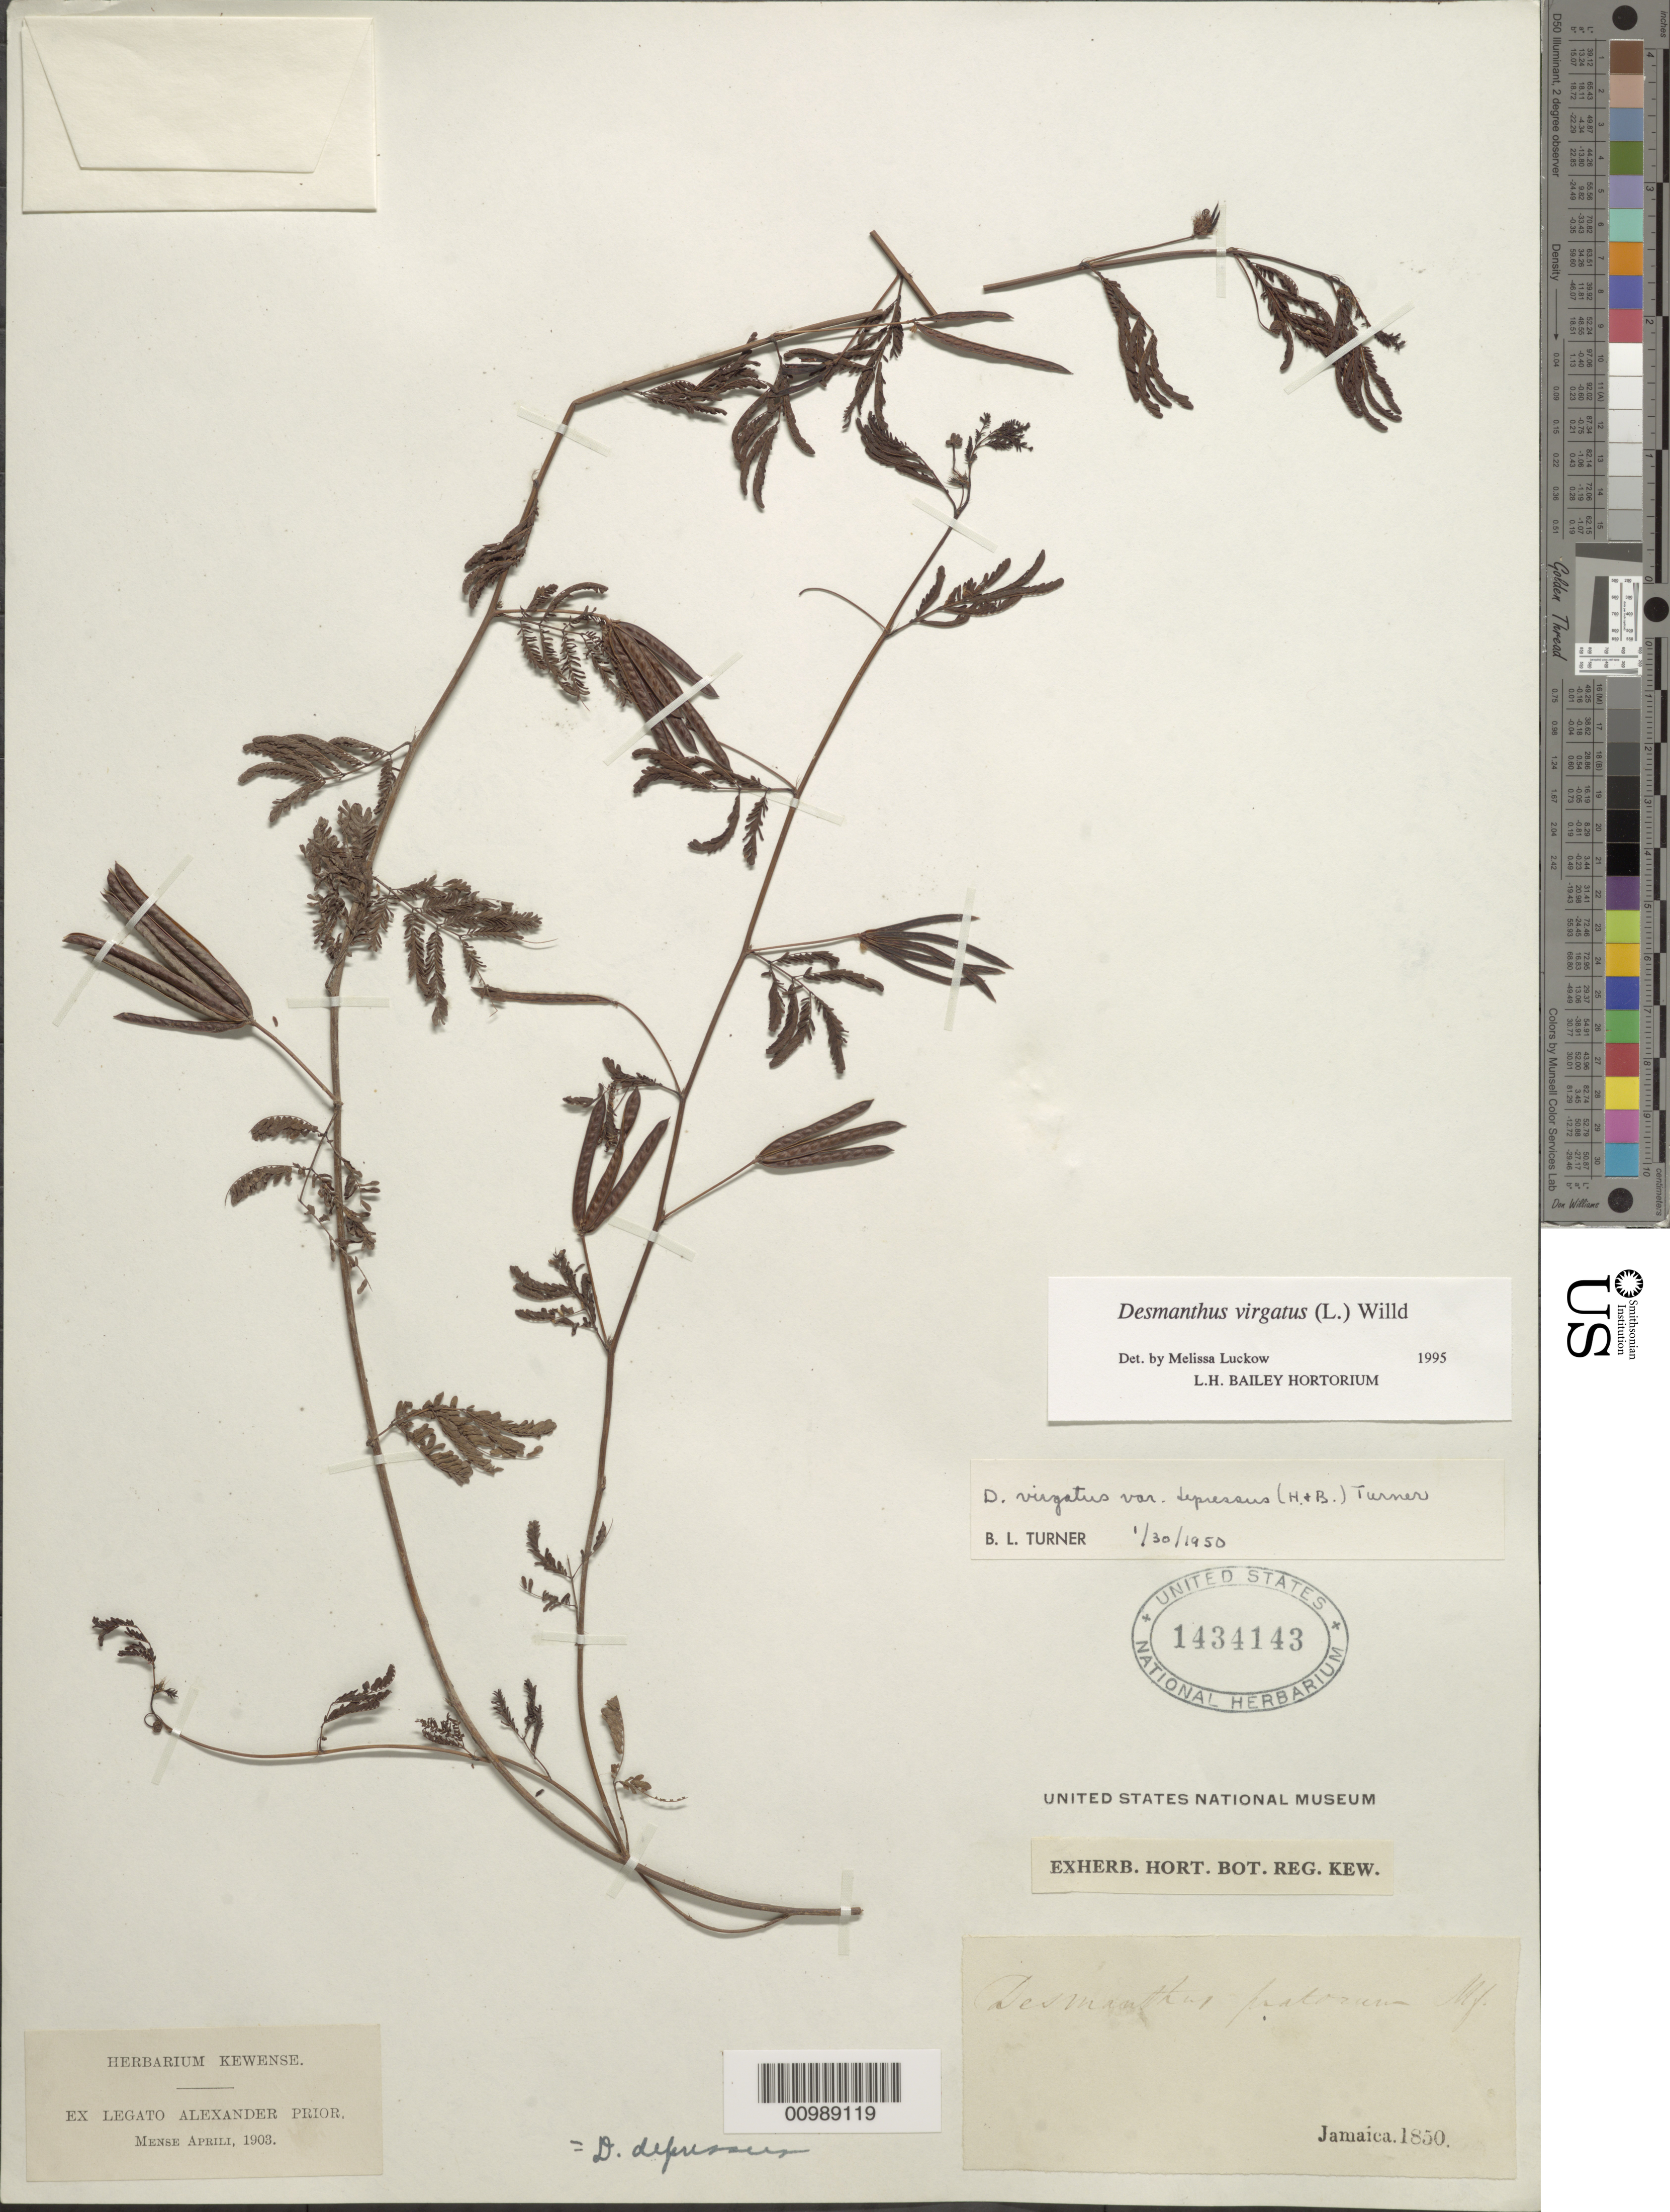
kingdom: Plantae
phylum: Tracheophyta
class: Magnoliopsida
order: Fabales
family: Fabaceae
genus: Desmanthus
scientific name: Desmanthus virgatus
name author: (L.) Willd.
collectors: R. C. Alexander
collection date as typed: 1850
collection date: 1850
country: Jamaica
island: Jamaica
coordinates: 0 N, 0 E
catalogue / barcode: US 1434143